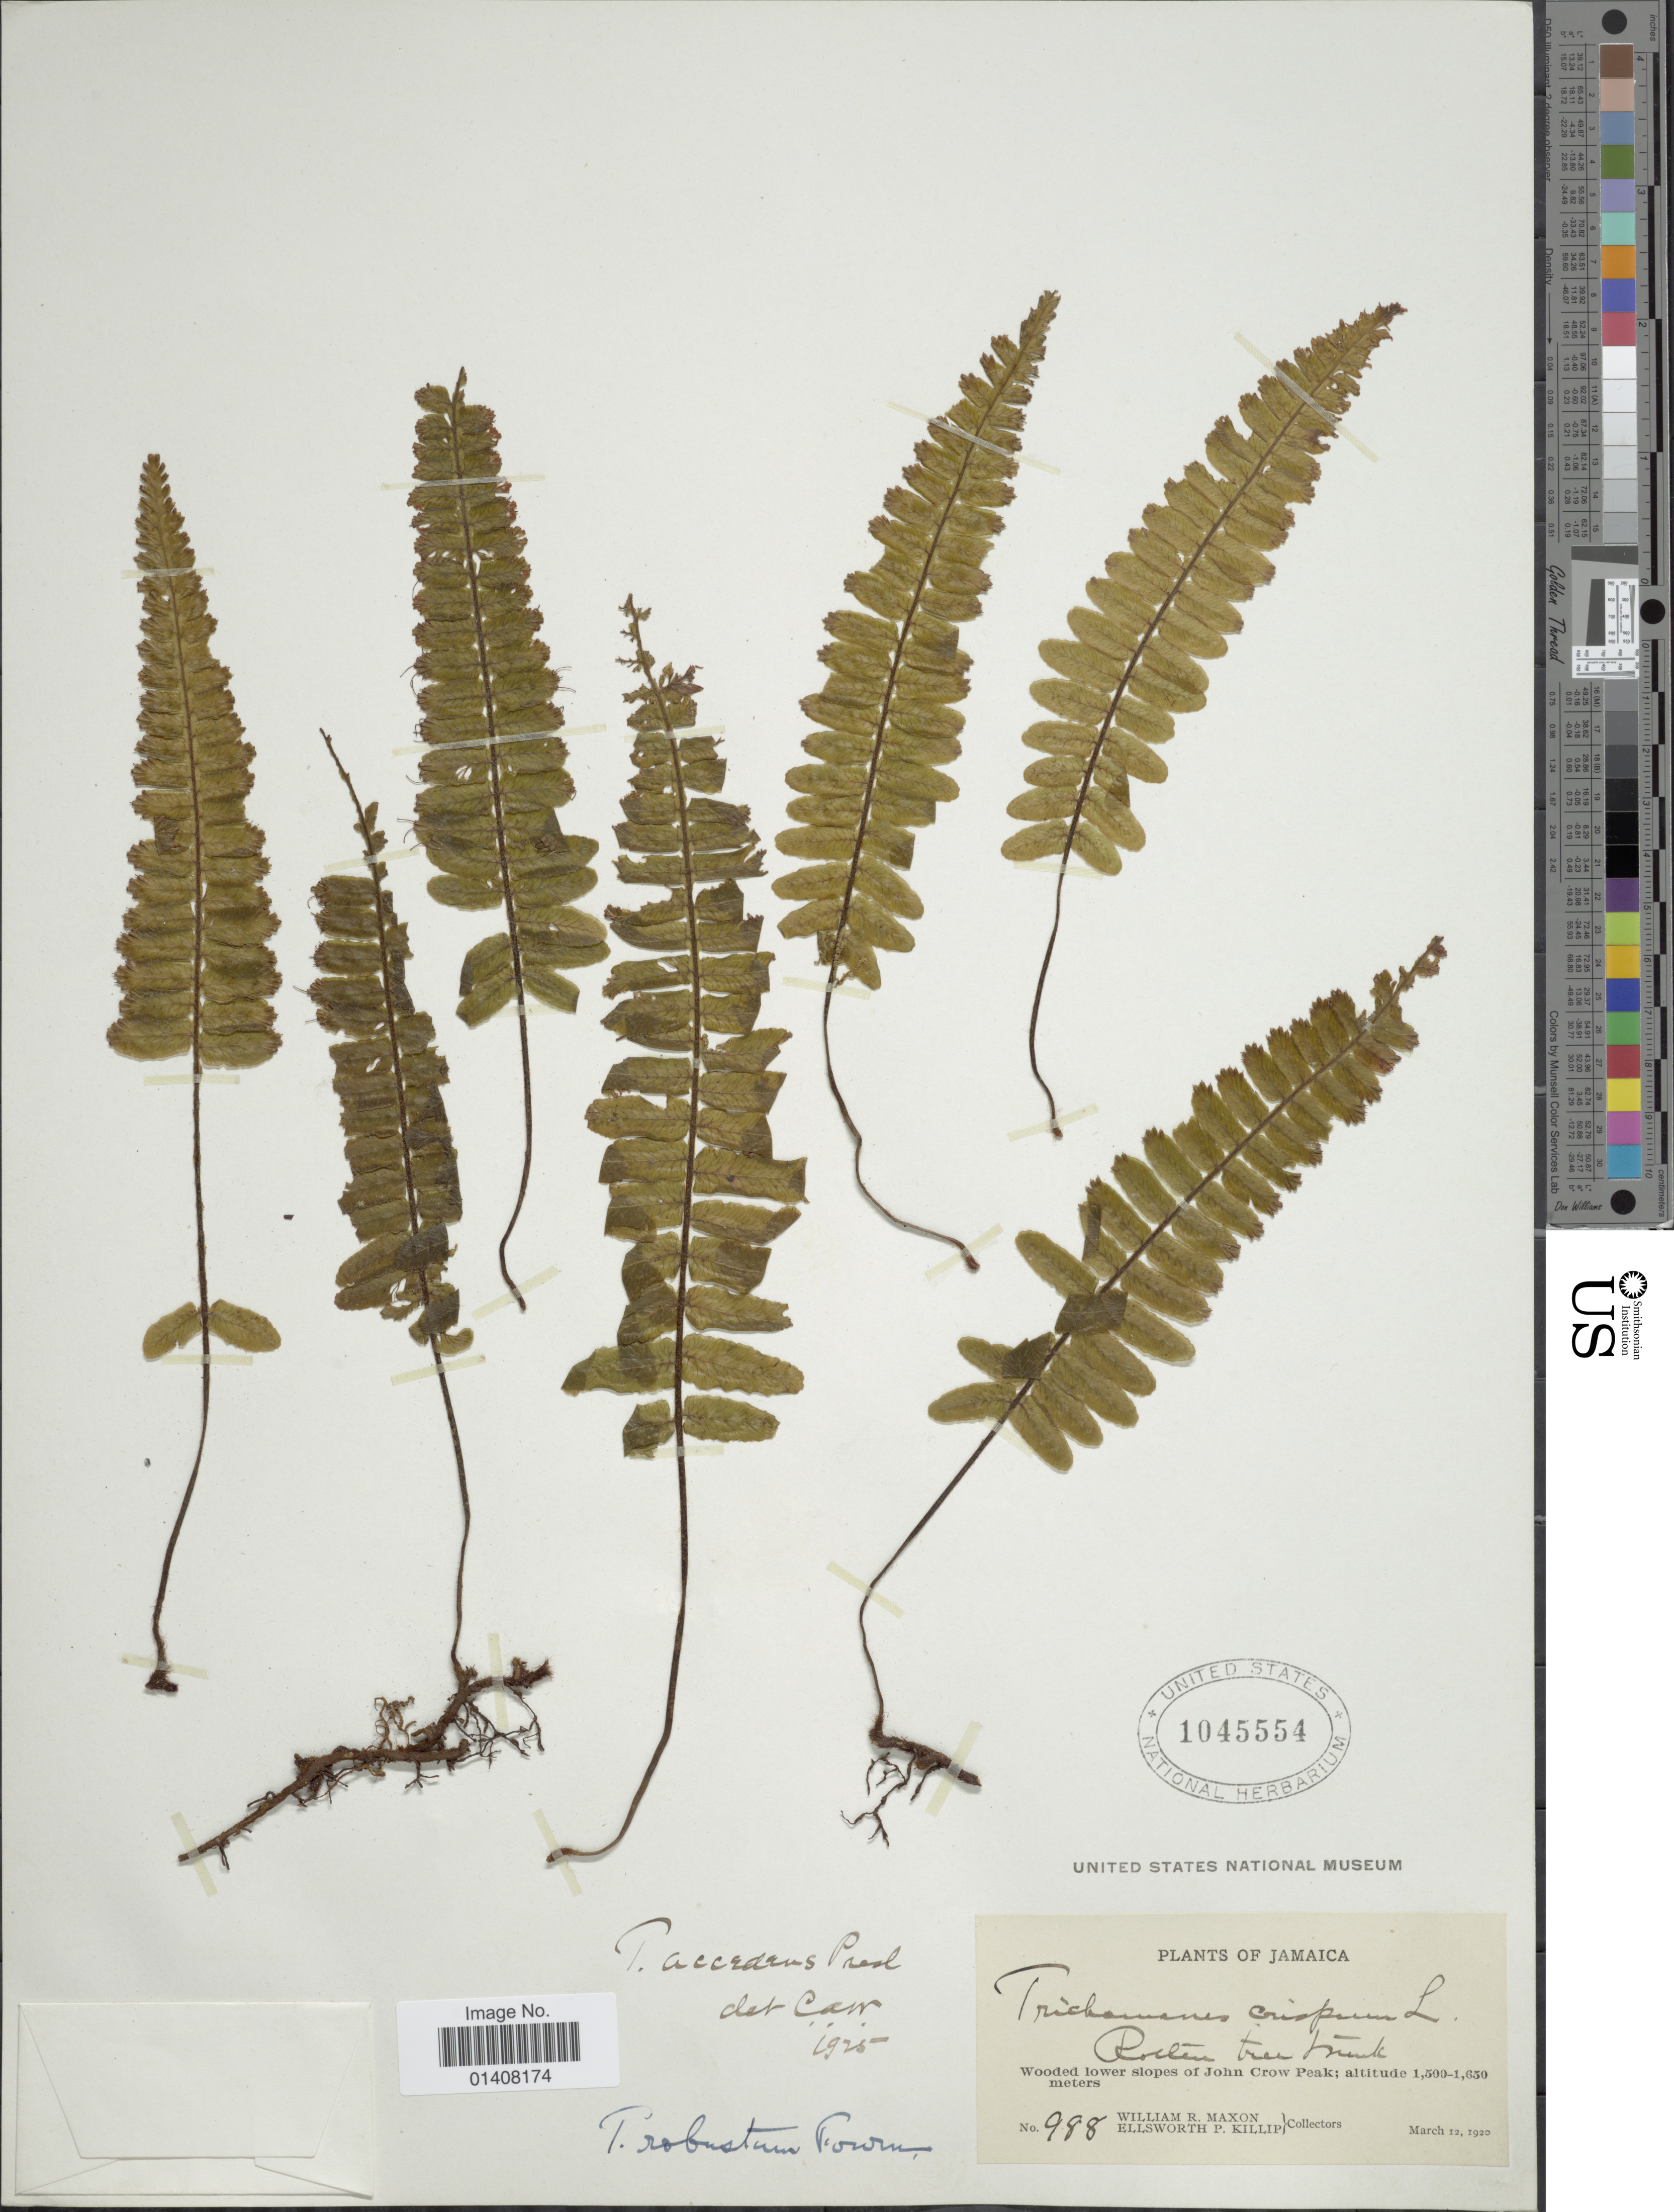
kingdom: Plantae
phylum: Tracheophyta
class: Polypodiopsida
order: Hymenophyllales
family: Hymenophyllaceae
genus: Trichomanes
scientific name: Trichomanes robustum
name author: E. Fourn.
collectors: W. R. Maxon & E. P. Killip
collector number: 988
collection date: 1920-03-12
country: Jamaica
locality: Wooded lower slopes of John Crow Peak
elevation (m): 1500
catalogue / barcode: US 1045554